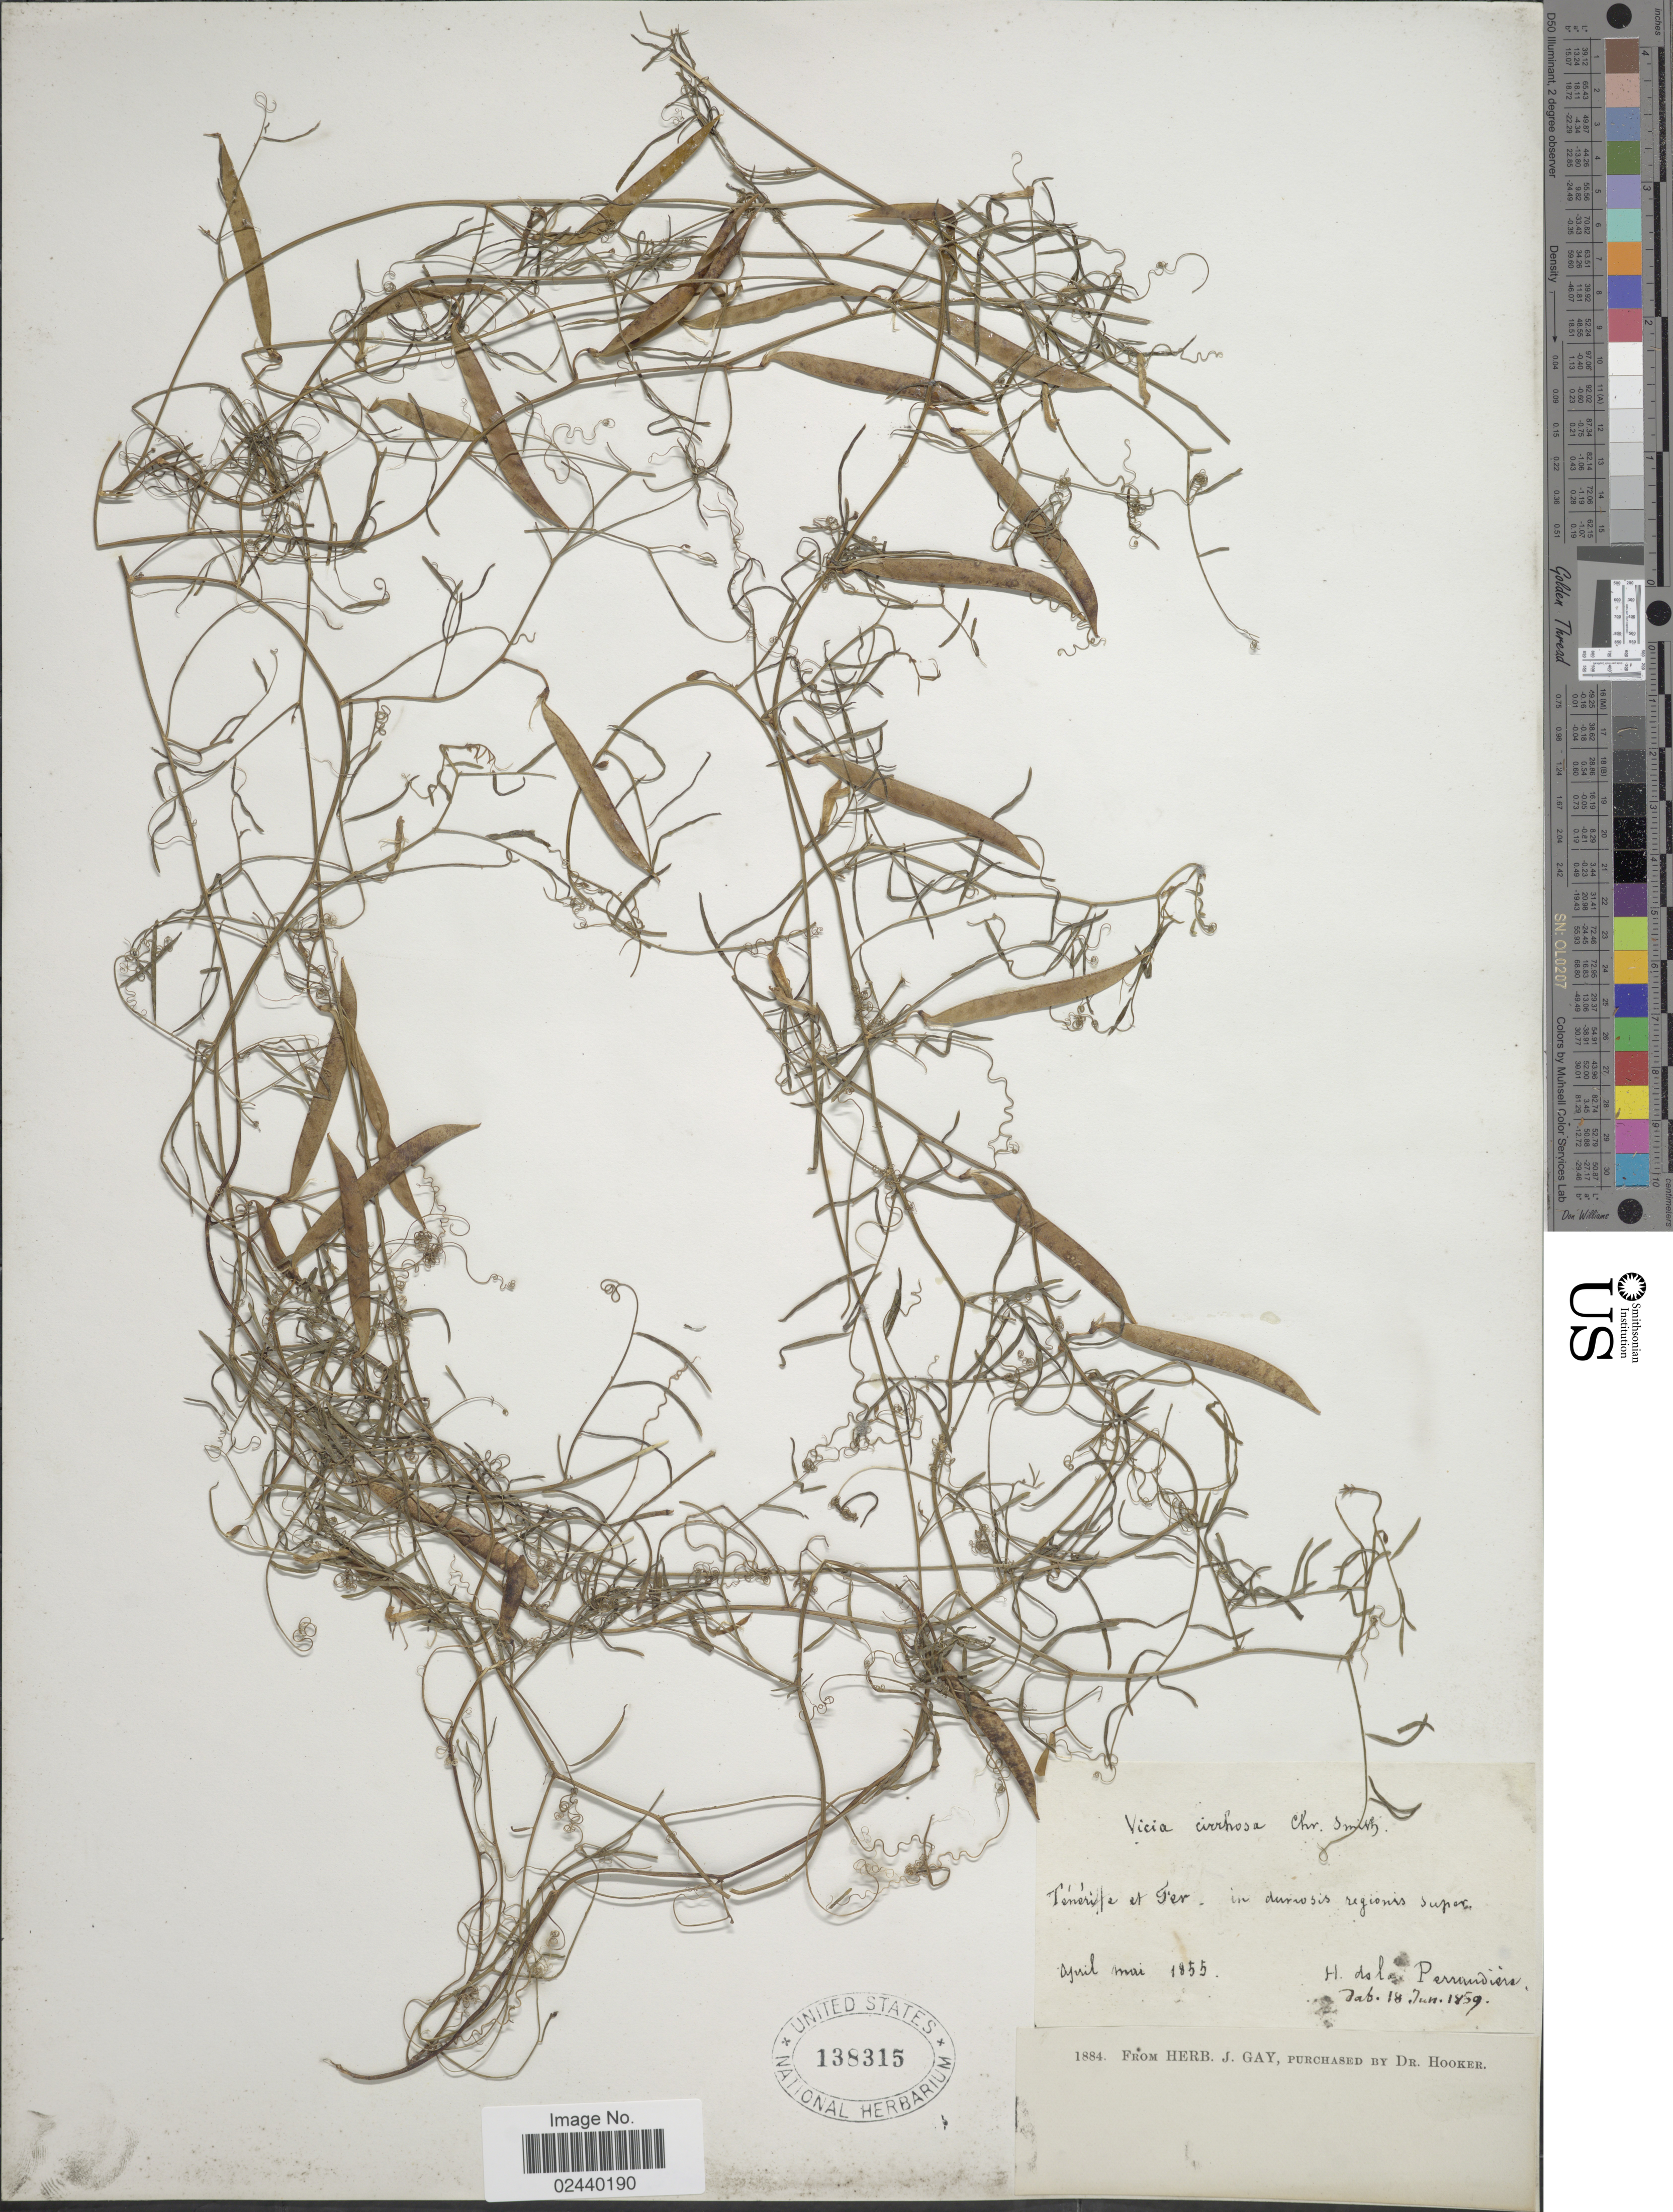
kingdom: Plantae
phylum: Tracheophyta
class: Magnoliopsida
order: Fabales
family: Fabaceae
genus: Vicia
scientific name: Vicia cirrhosa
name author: C. Sm. ex Webb & Berthel.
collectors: H. de la Perraudière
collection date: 1855-04/1855-05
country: Spain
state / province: Canarias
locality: Tenerife et Fer. in dumosis regionis super.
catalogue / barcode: US 138315